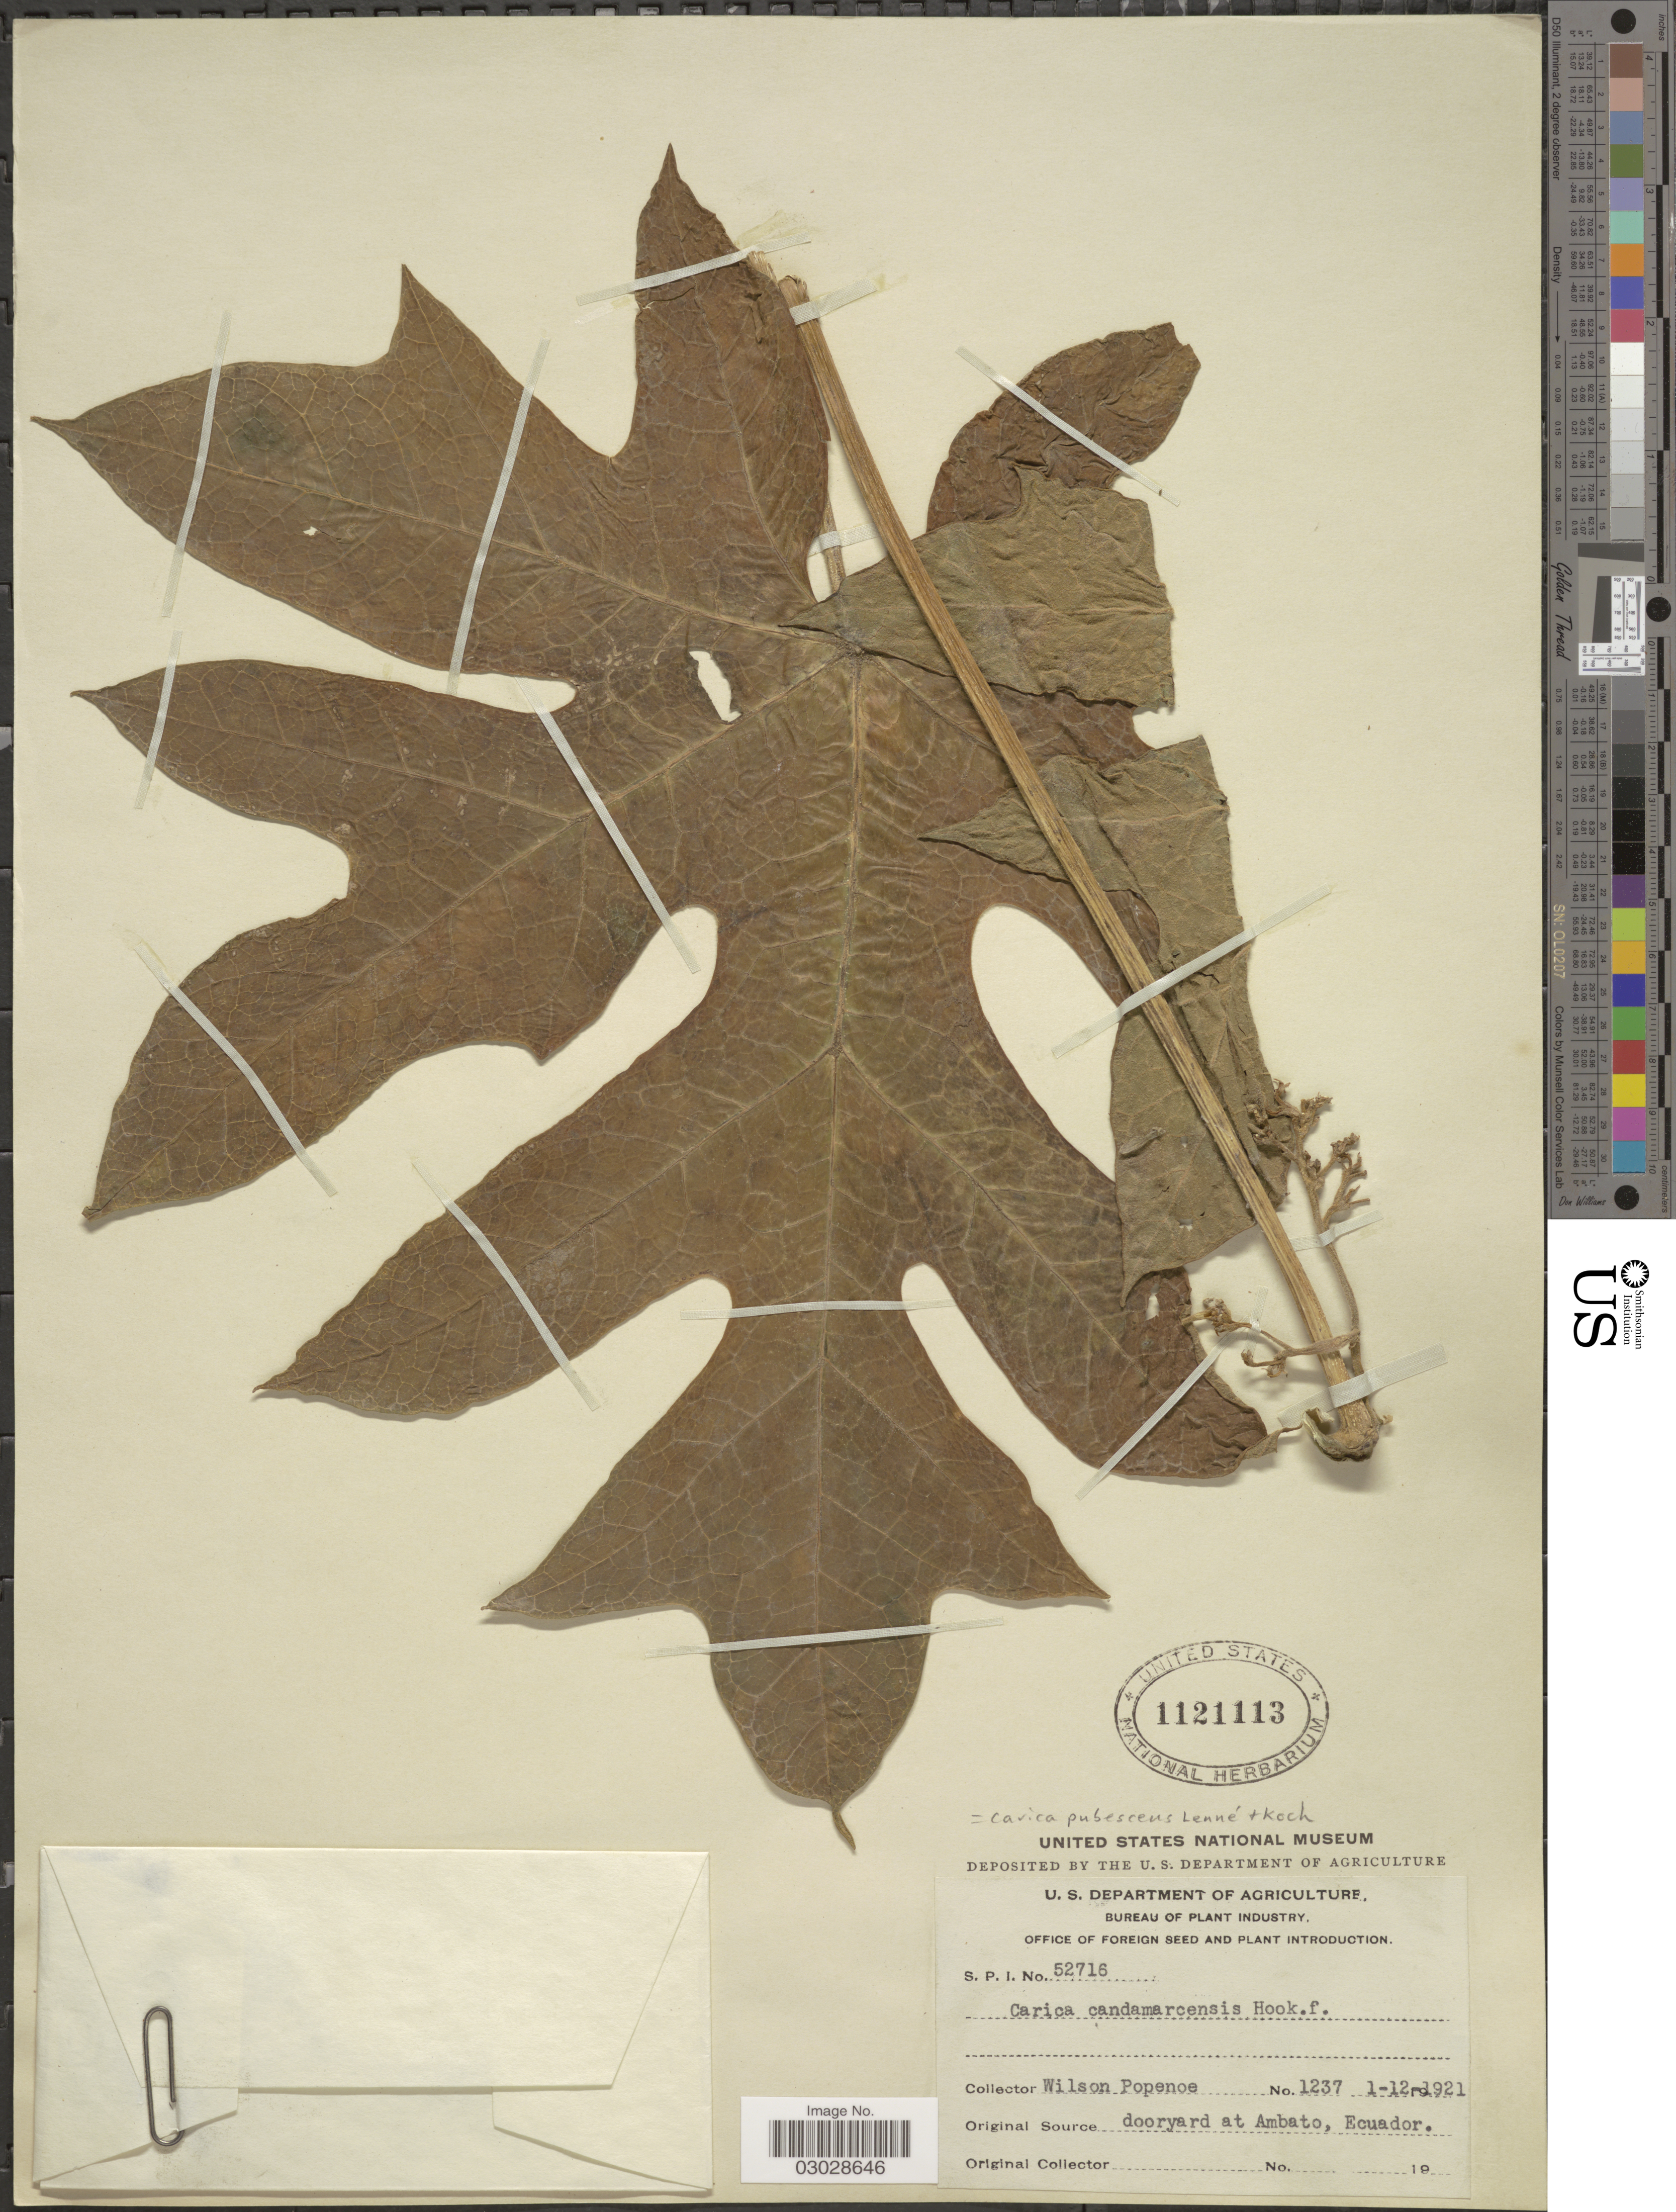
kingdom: Plantae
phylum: Tracheophyta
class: Magnoliopsida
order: Brassicales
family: Caricaceae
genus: Vasconcellea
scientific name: Vasconcellea pubescens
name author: A. DC.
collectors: F. Popenoe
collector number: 1237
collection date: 1921-12-01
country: Ecuador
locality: Dooryard at Ambato.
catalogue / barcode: US 1121113